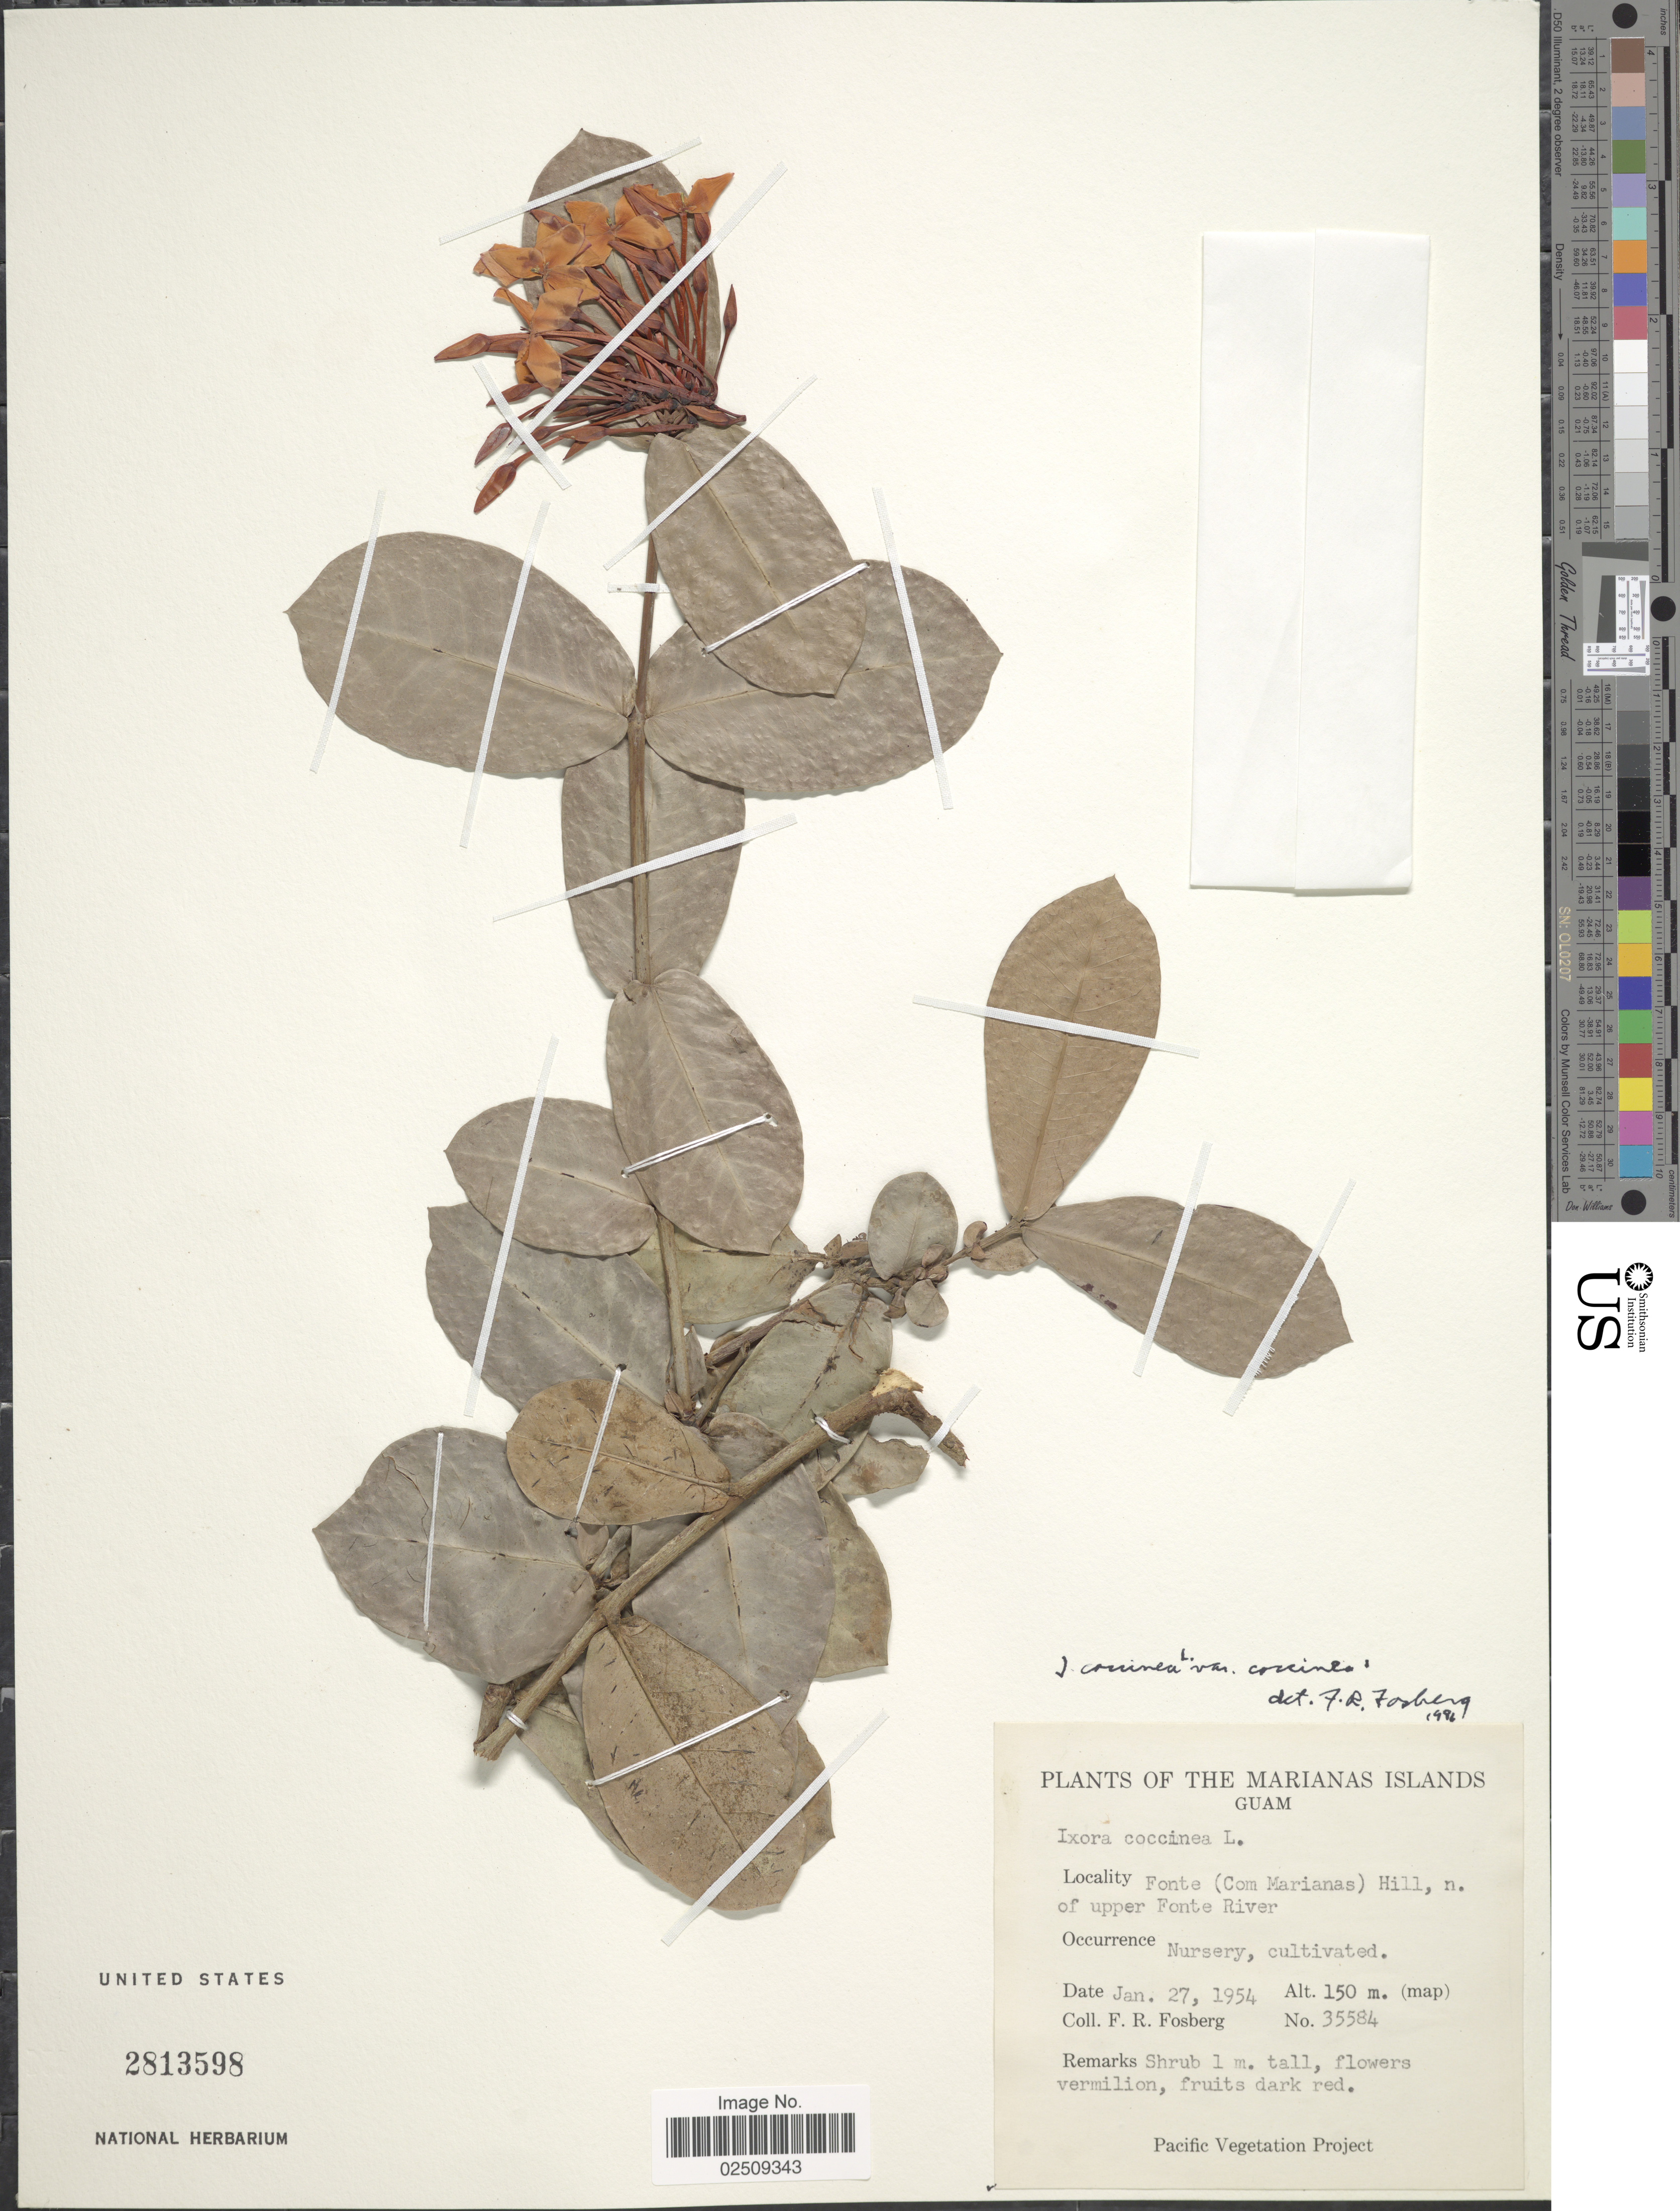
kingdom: Plantae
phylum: Tracheophyta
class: Magnoliopsida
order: Gentianales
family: Rubiaceae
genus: Ixora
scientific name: Ixora coccinea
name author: L.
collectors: F. R. Fosberg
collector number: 35584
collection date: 1954-01-27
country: Guam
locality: Marianas Islands. Fonte (Com Marianas) Hill, n. of upper Fonte River.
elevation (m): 150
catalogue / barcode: US 2813598